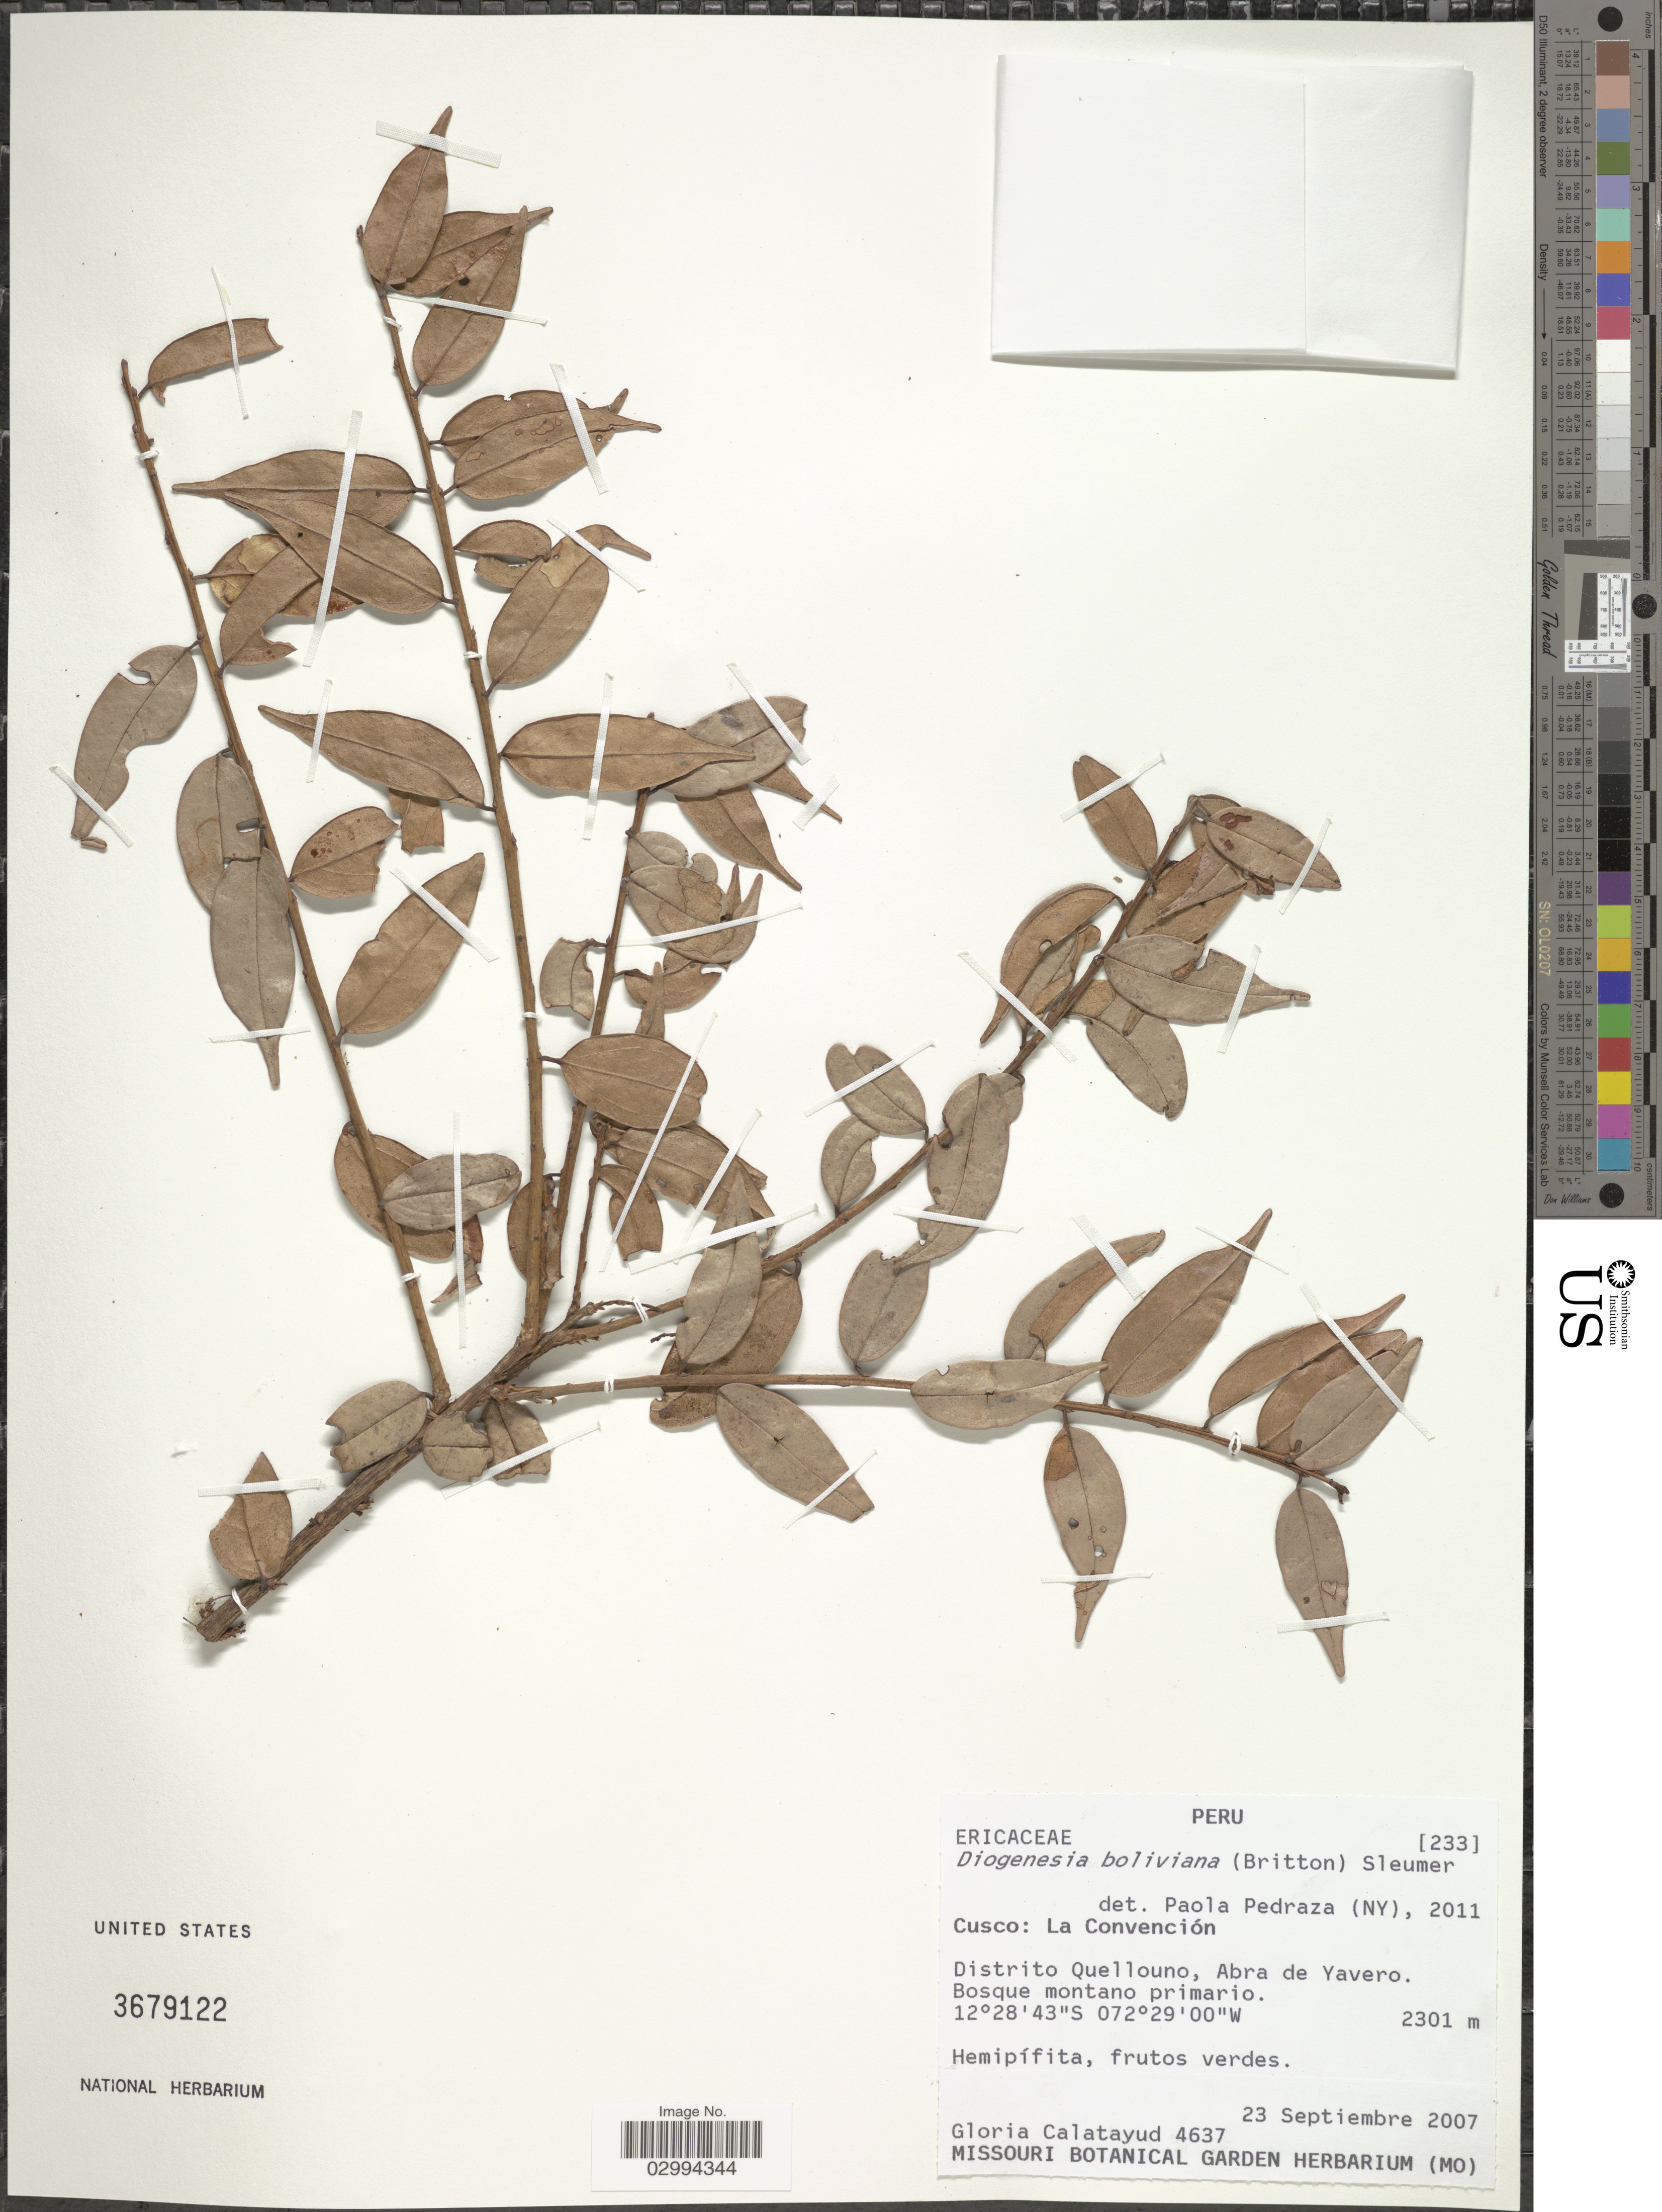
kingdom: Plantae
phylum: Tracheophyta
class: Magnoliopsida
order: Ericales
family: Ericaceae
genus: Diogenesia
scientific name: Diogenesia boliviana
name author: (Britton) Sleumer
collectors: G. Calatayud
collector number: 4637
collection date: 2007-09-23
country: Peru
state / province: Cusco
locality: La Convención, Distrito Quellouno, Abra de Yavero.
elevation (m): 2301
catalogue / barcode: US 3679122